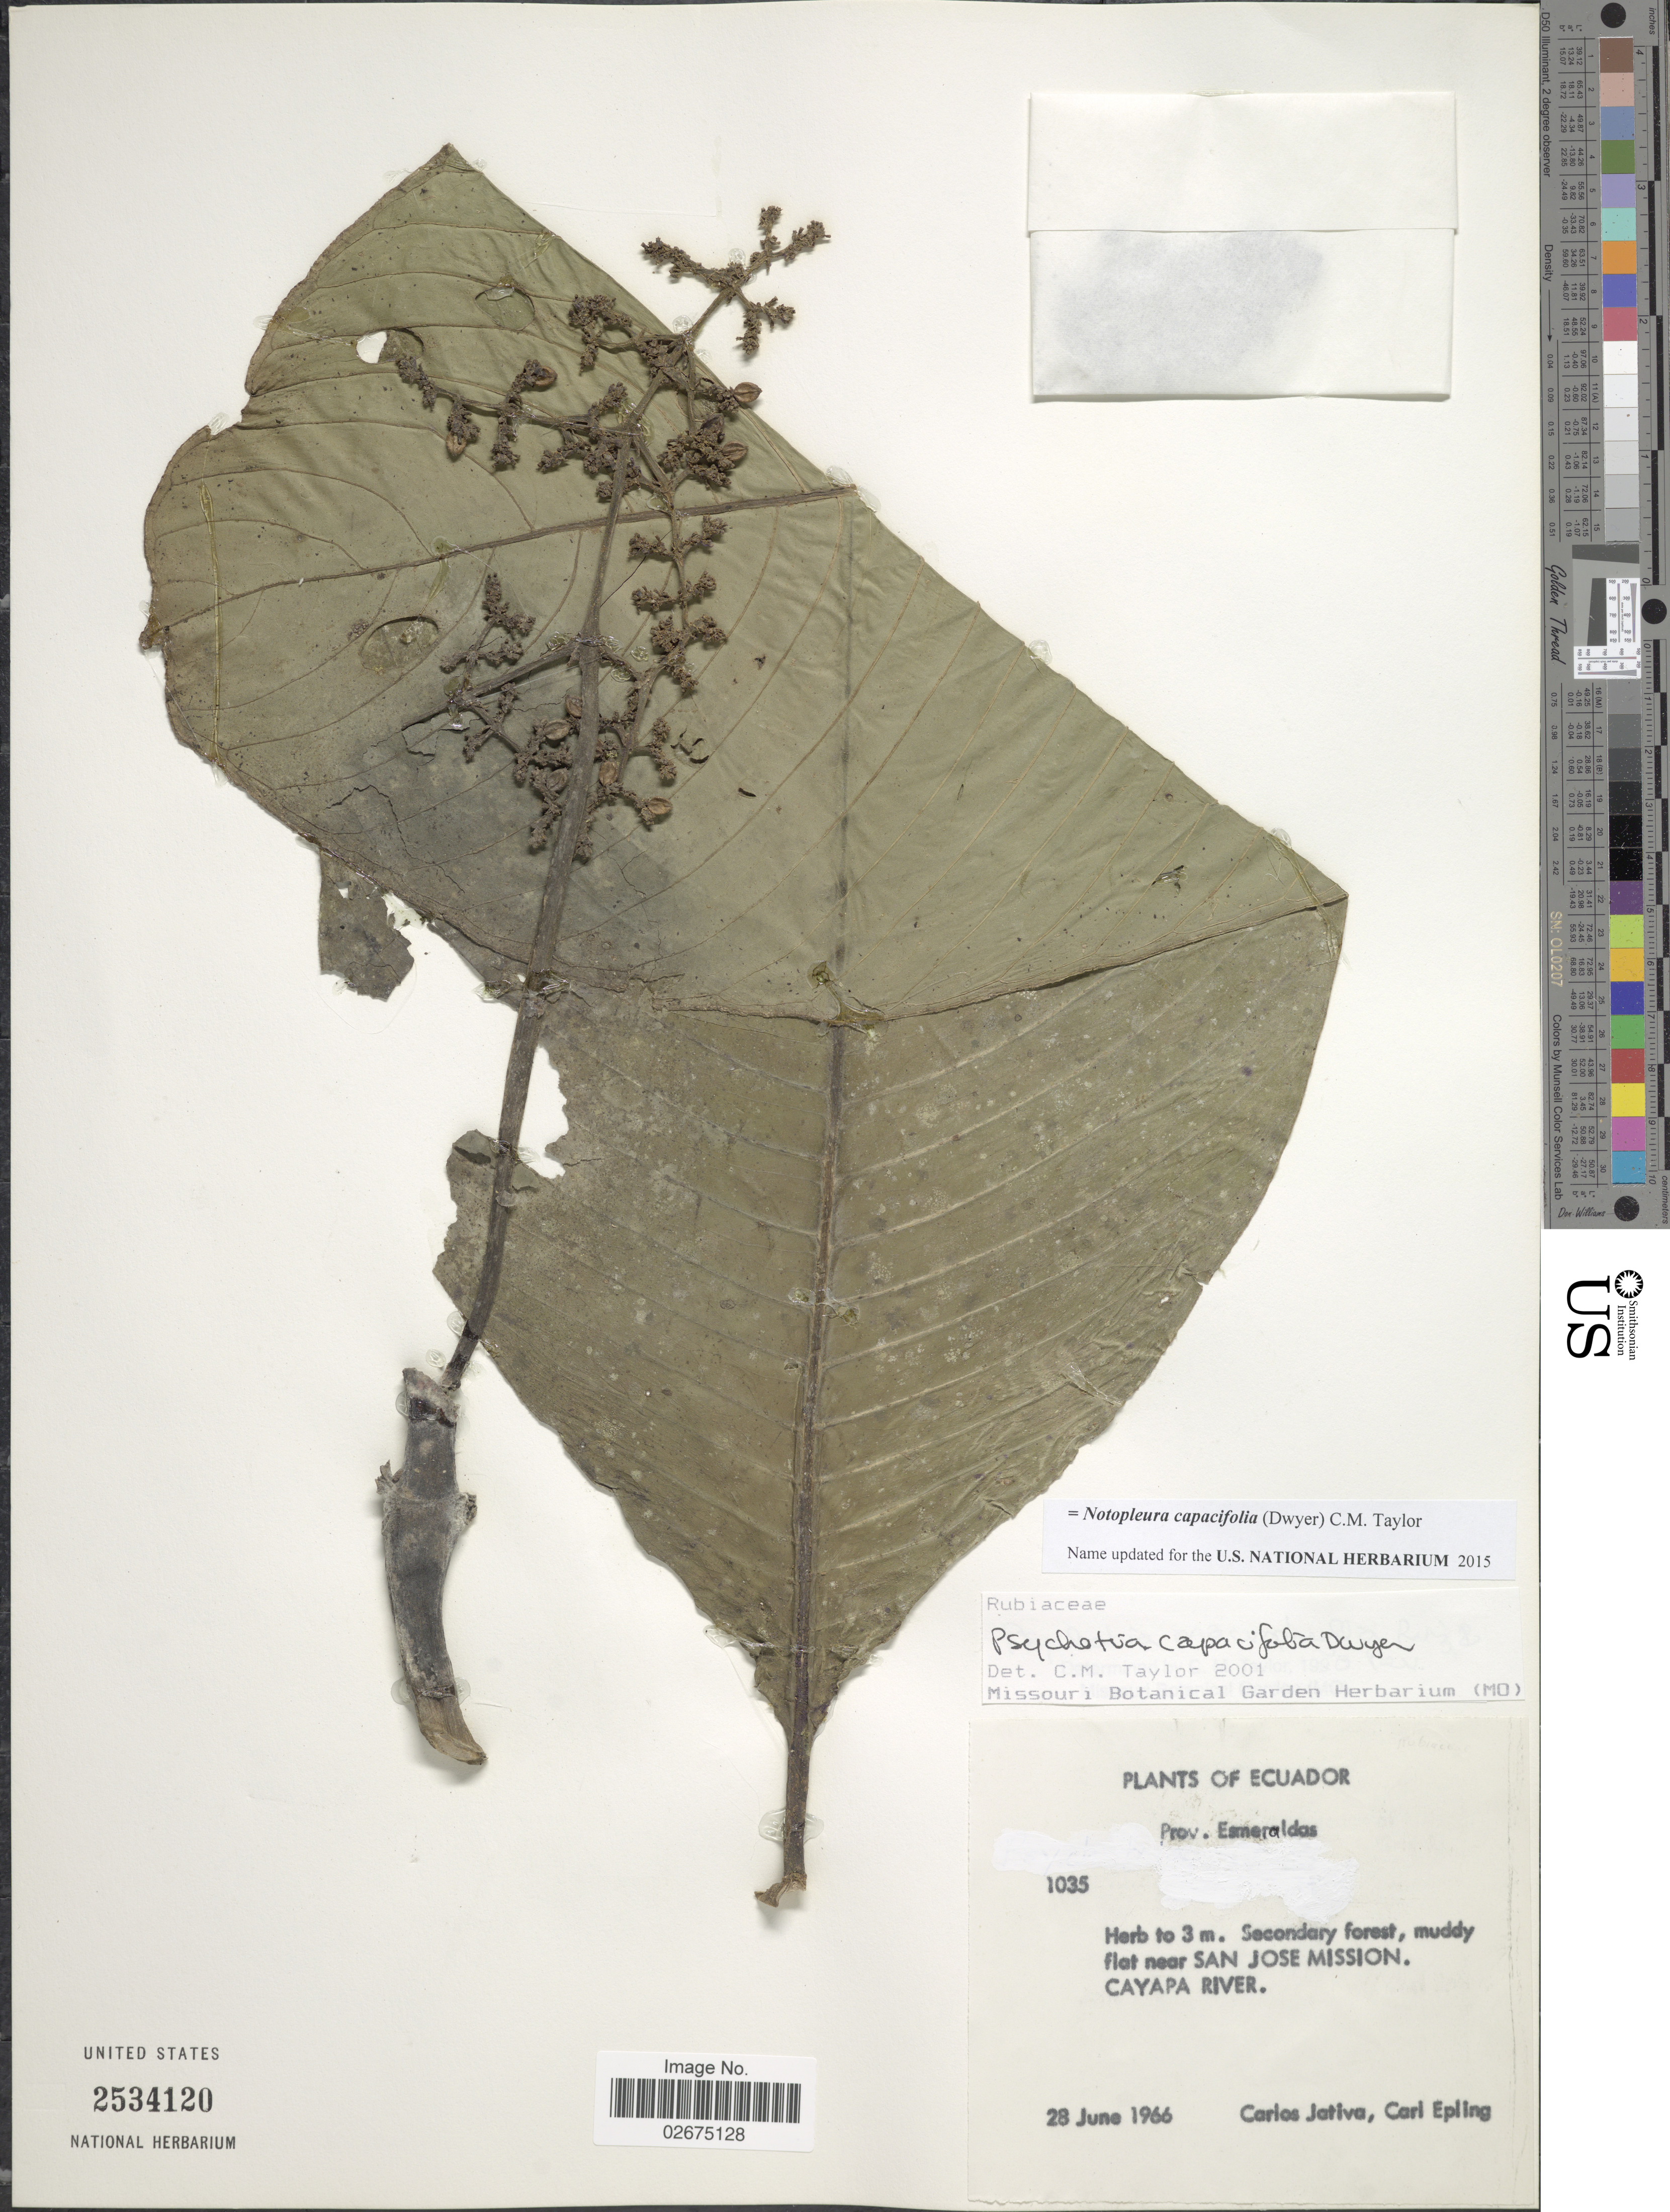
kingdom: Plantae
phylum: Tracheophyta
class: Magnoliopsida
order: Gentianales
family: Rubiaceae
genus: Notopleura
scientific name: Notopleura capacifolia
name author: (Dwyer) C.M. Taylor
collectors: C. D. Játiva & C. C. Epling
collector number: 1035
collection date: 1966-06-28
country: Ecuador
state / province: Esmeraldas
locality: Muddy flat near San Jose Mission. Cayapa River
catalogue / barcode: US 2534120